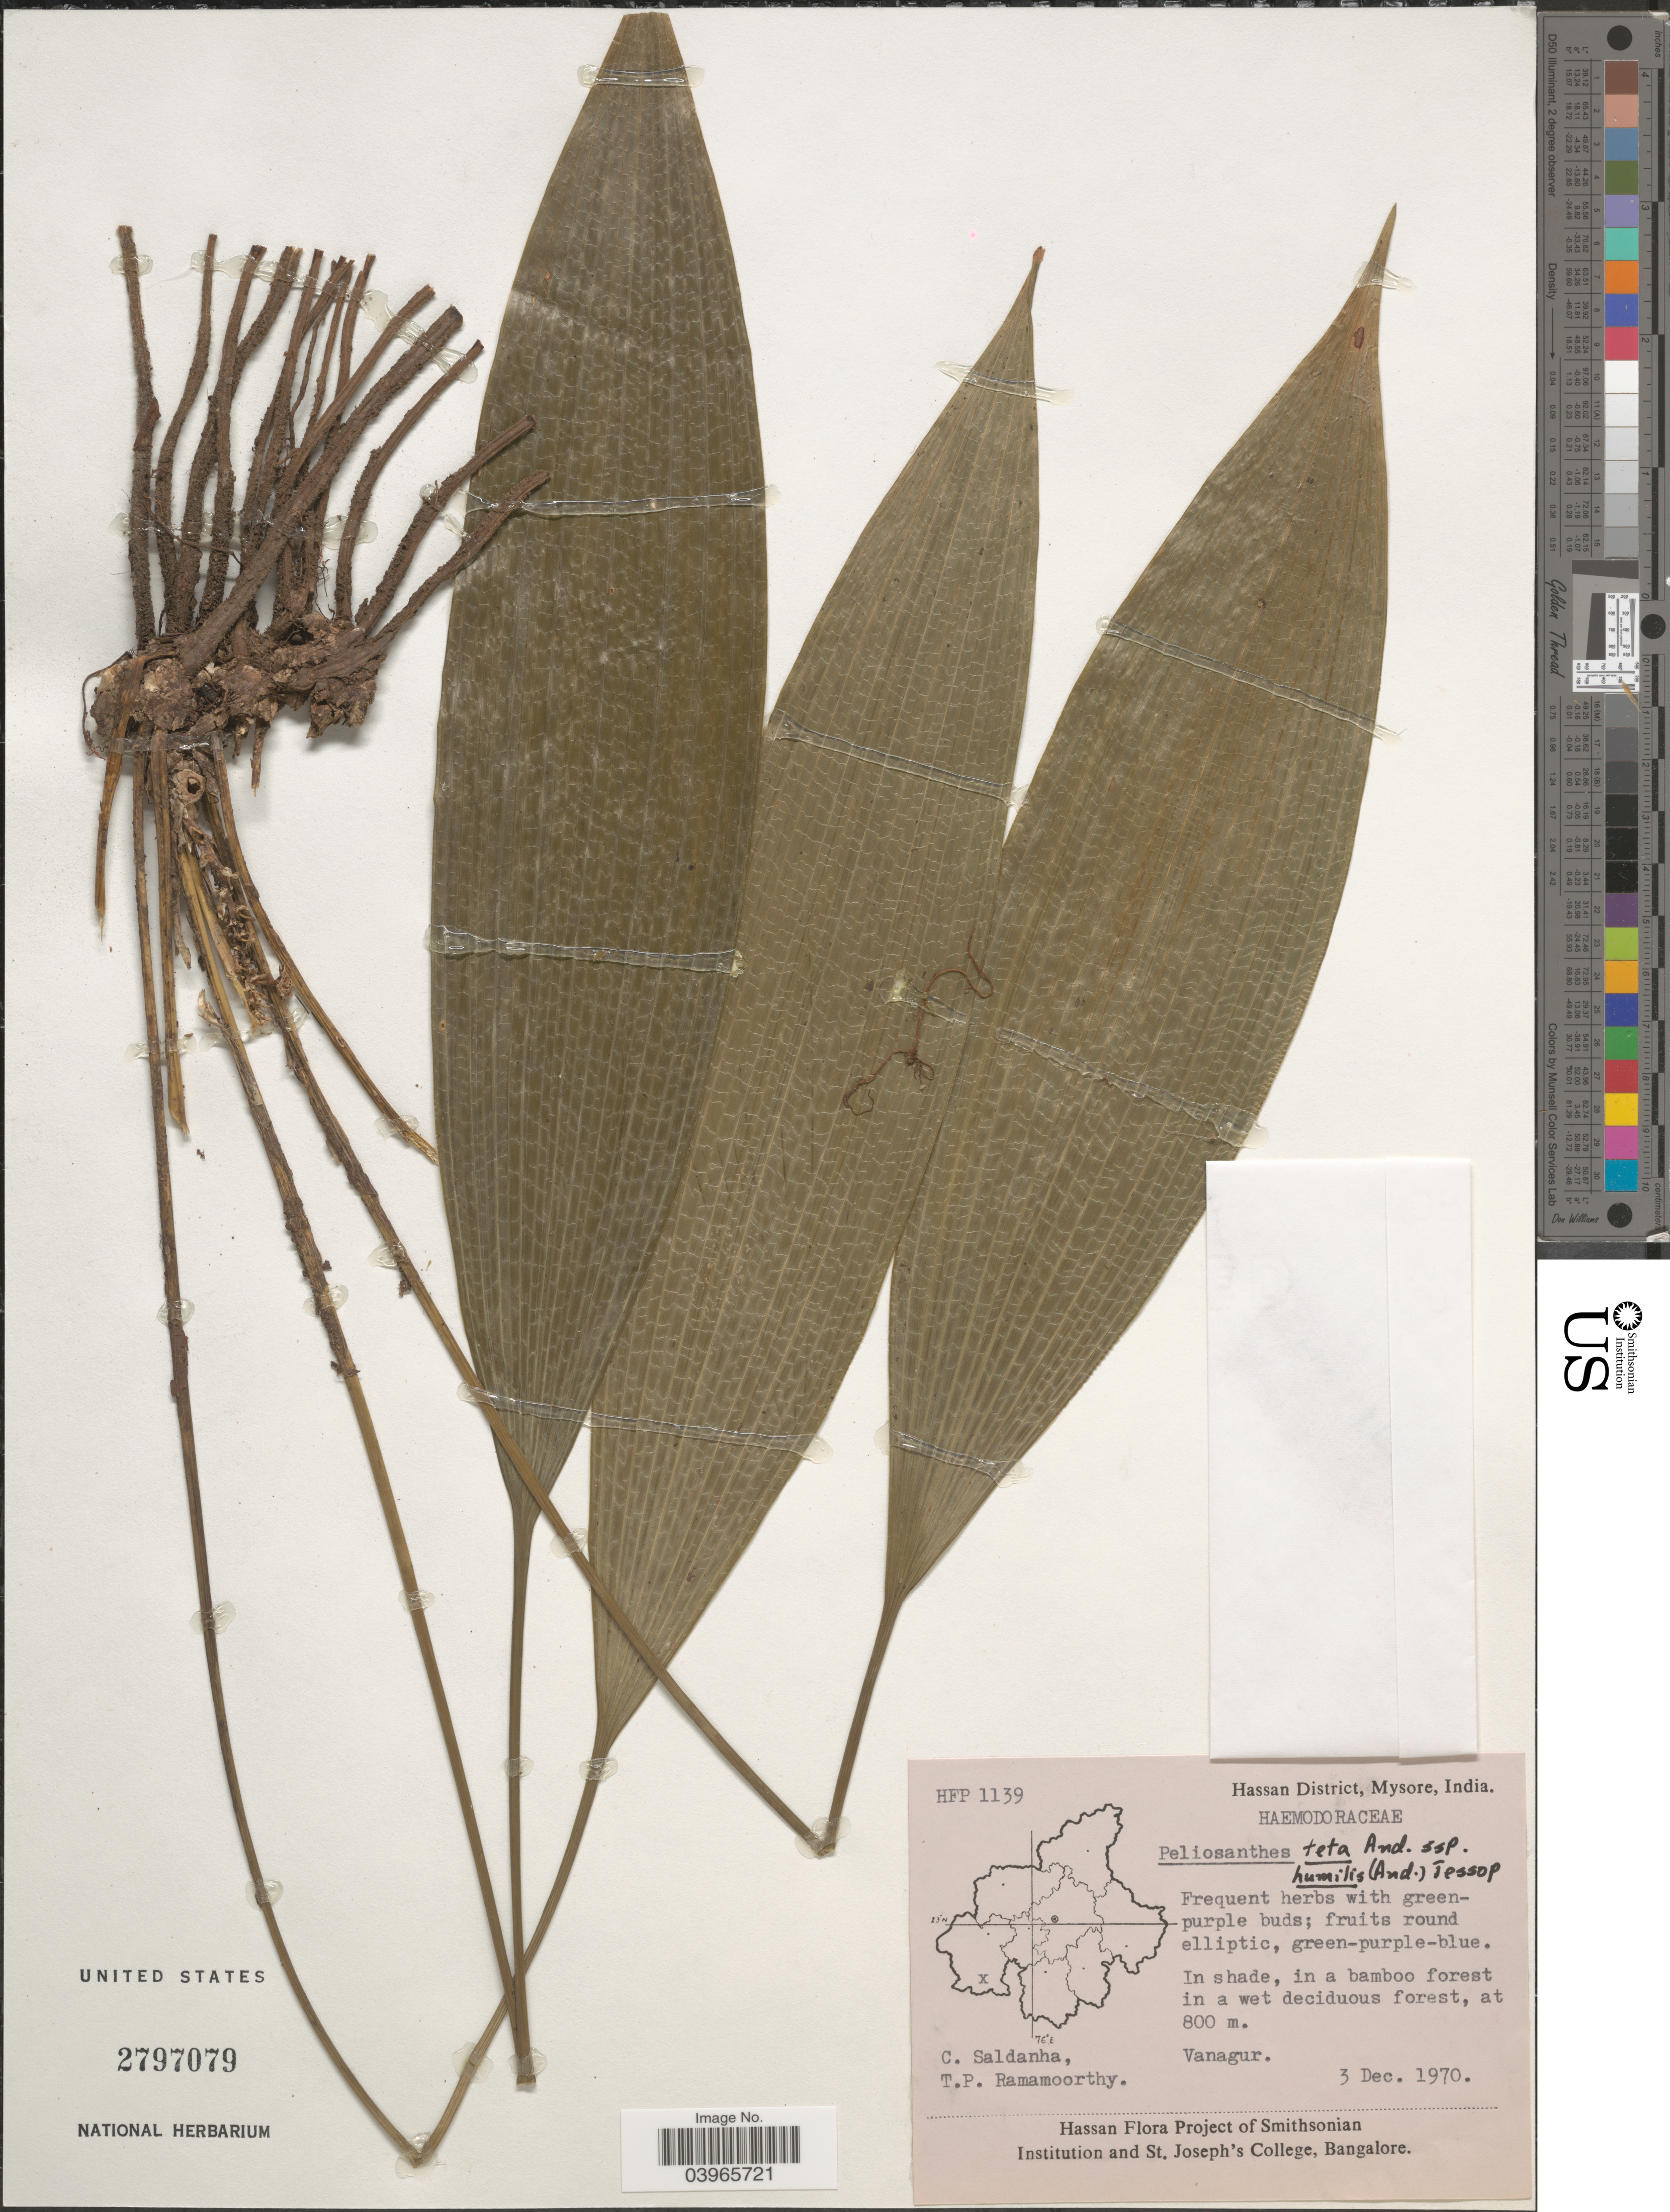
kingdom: Plantae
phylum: Tracheophyta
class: Liliopsida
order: Asparagales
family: Asparagaceae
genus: Peliosanthes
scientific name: Peliosanthes teta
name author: Andrews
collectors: C. Saldanha & T. P. Ramamoorthy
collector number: HFP1139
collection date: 1970-12-03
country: India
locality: Hassan District, Mysore. Vanagur.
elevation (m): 800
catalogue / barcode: US 2797079